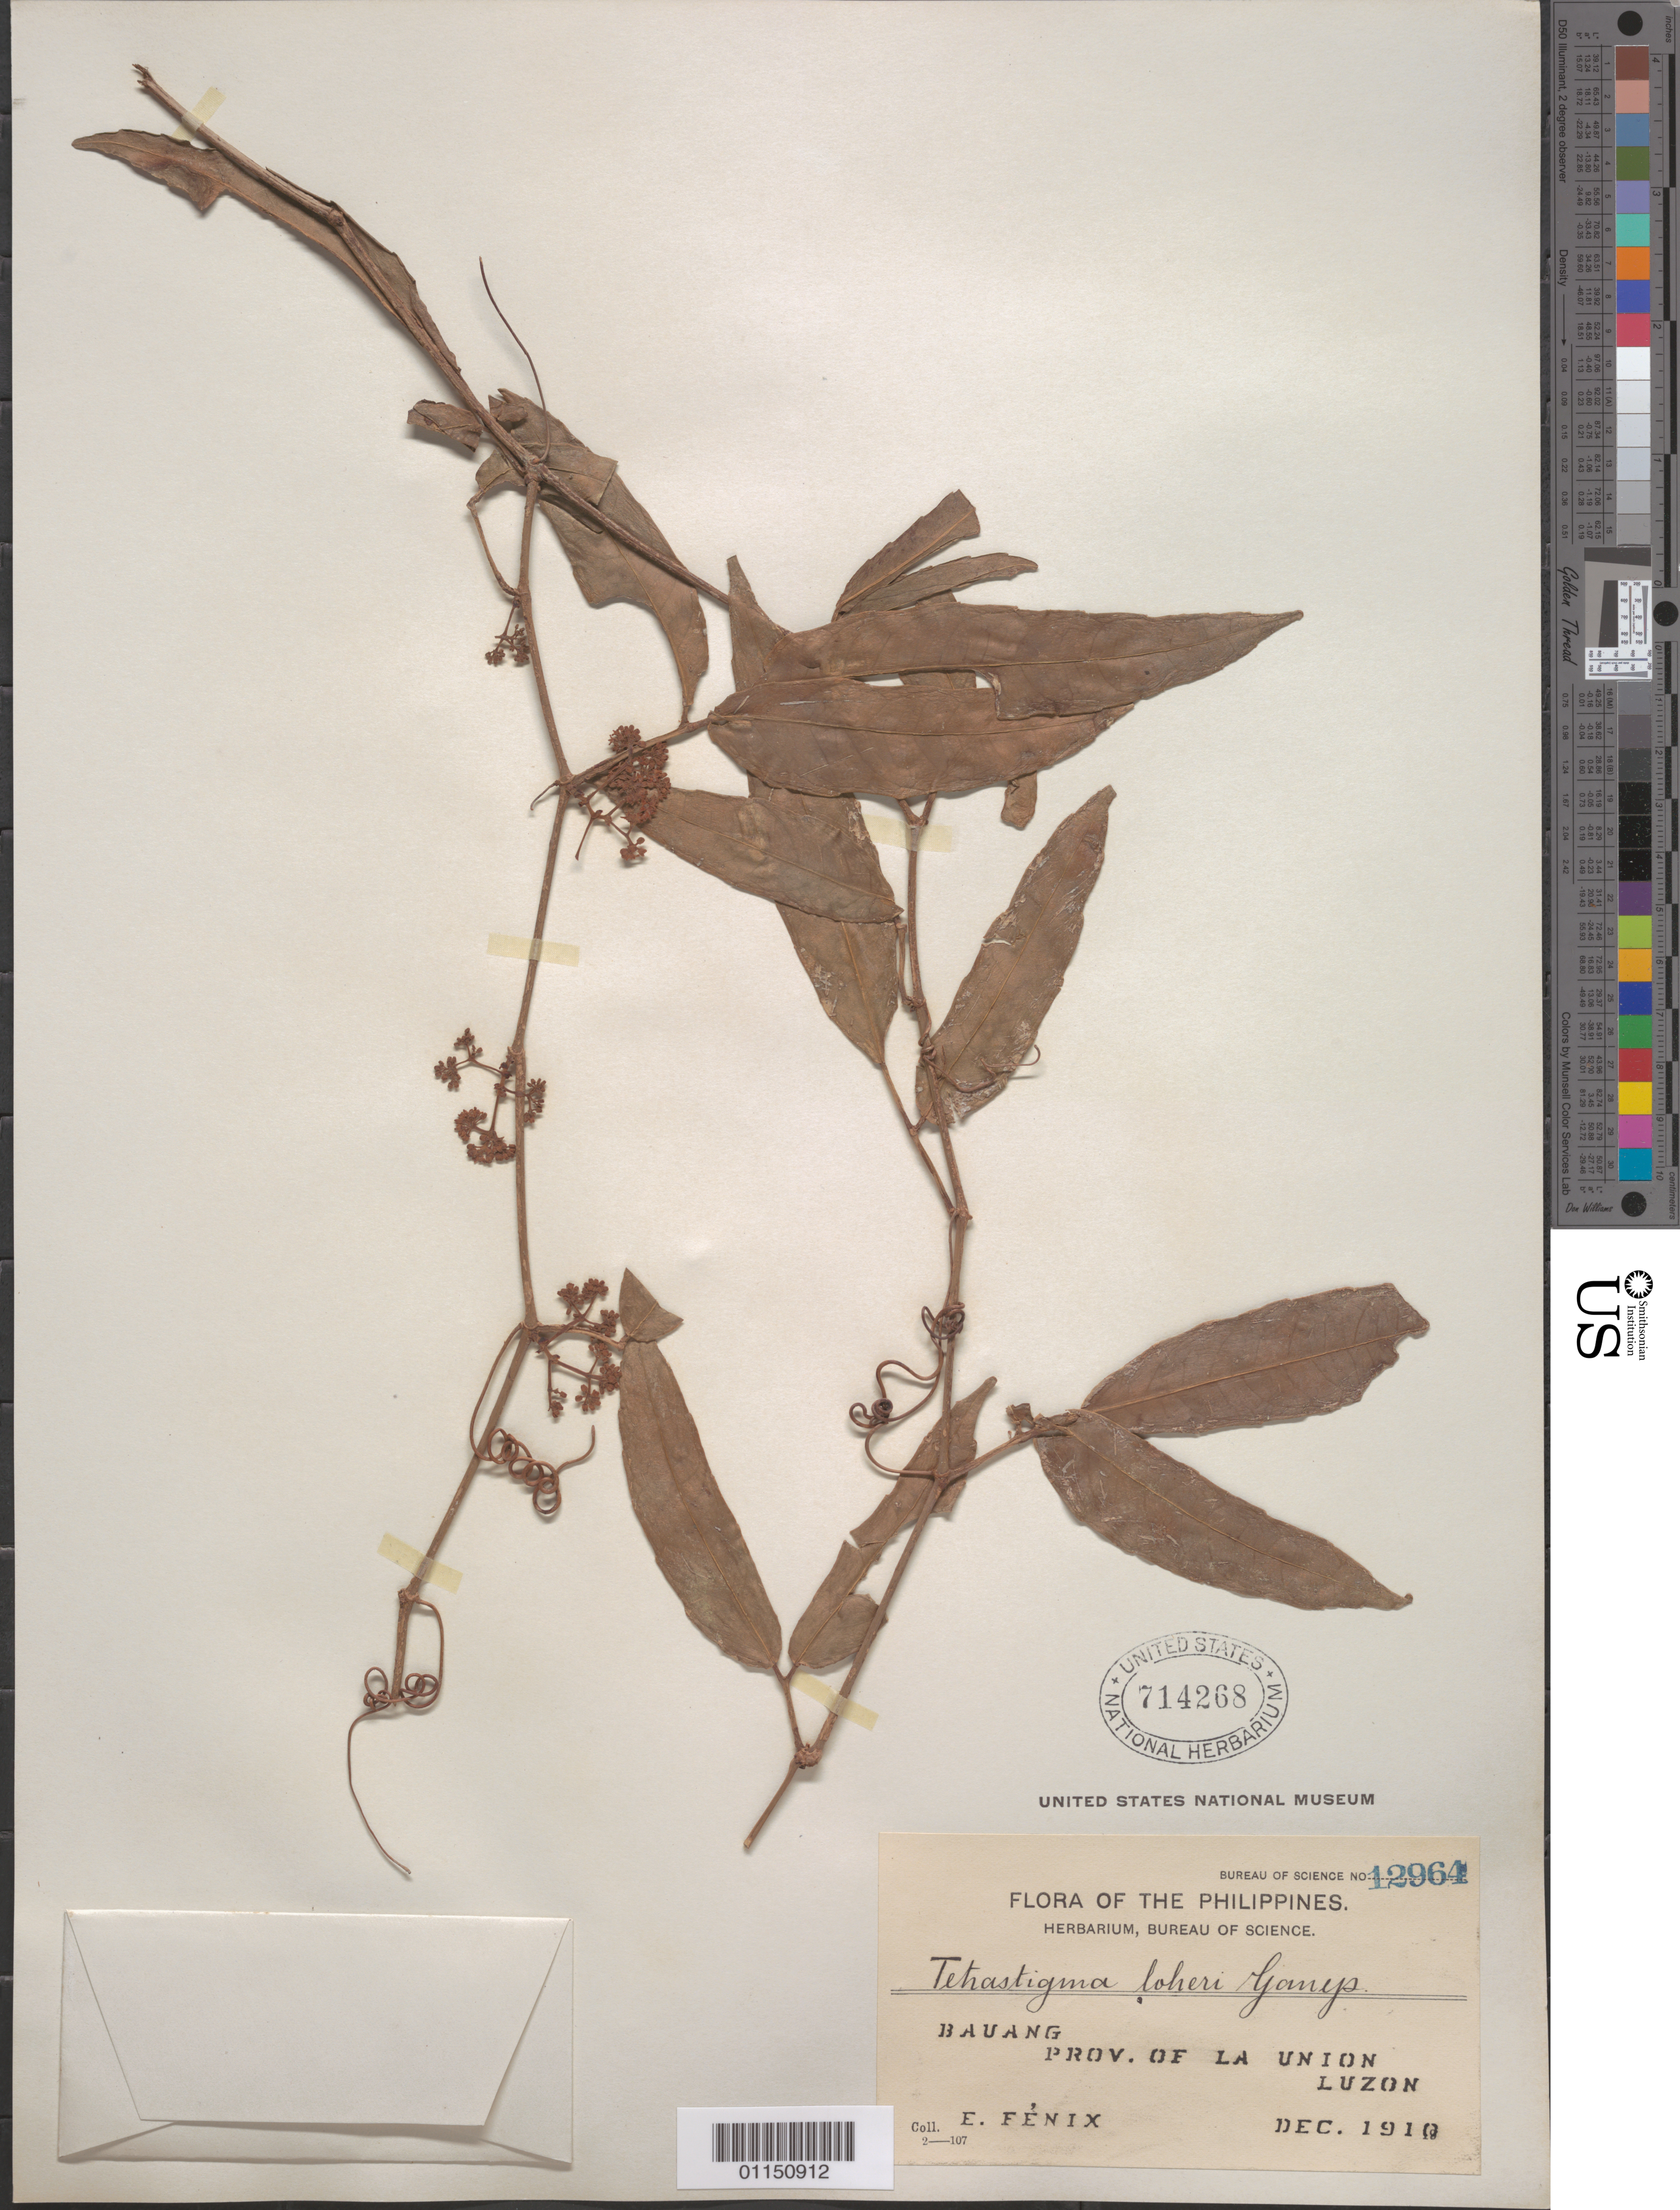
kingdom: Plantae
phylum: Tracheophyta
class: Magnoliopsida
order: Vitales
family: Vitaceae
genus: Tetrastigma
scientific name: Tetrastigma loheri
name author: Gagnep.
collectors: E. Fenix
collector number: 12964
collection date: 1910-12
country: Philippines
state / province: Ilocos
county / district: La Union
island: Luzon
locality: Bauang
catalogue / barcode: US 714268